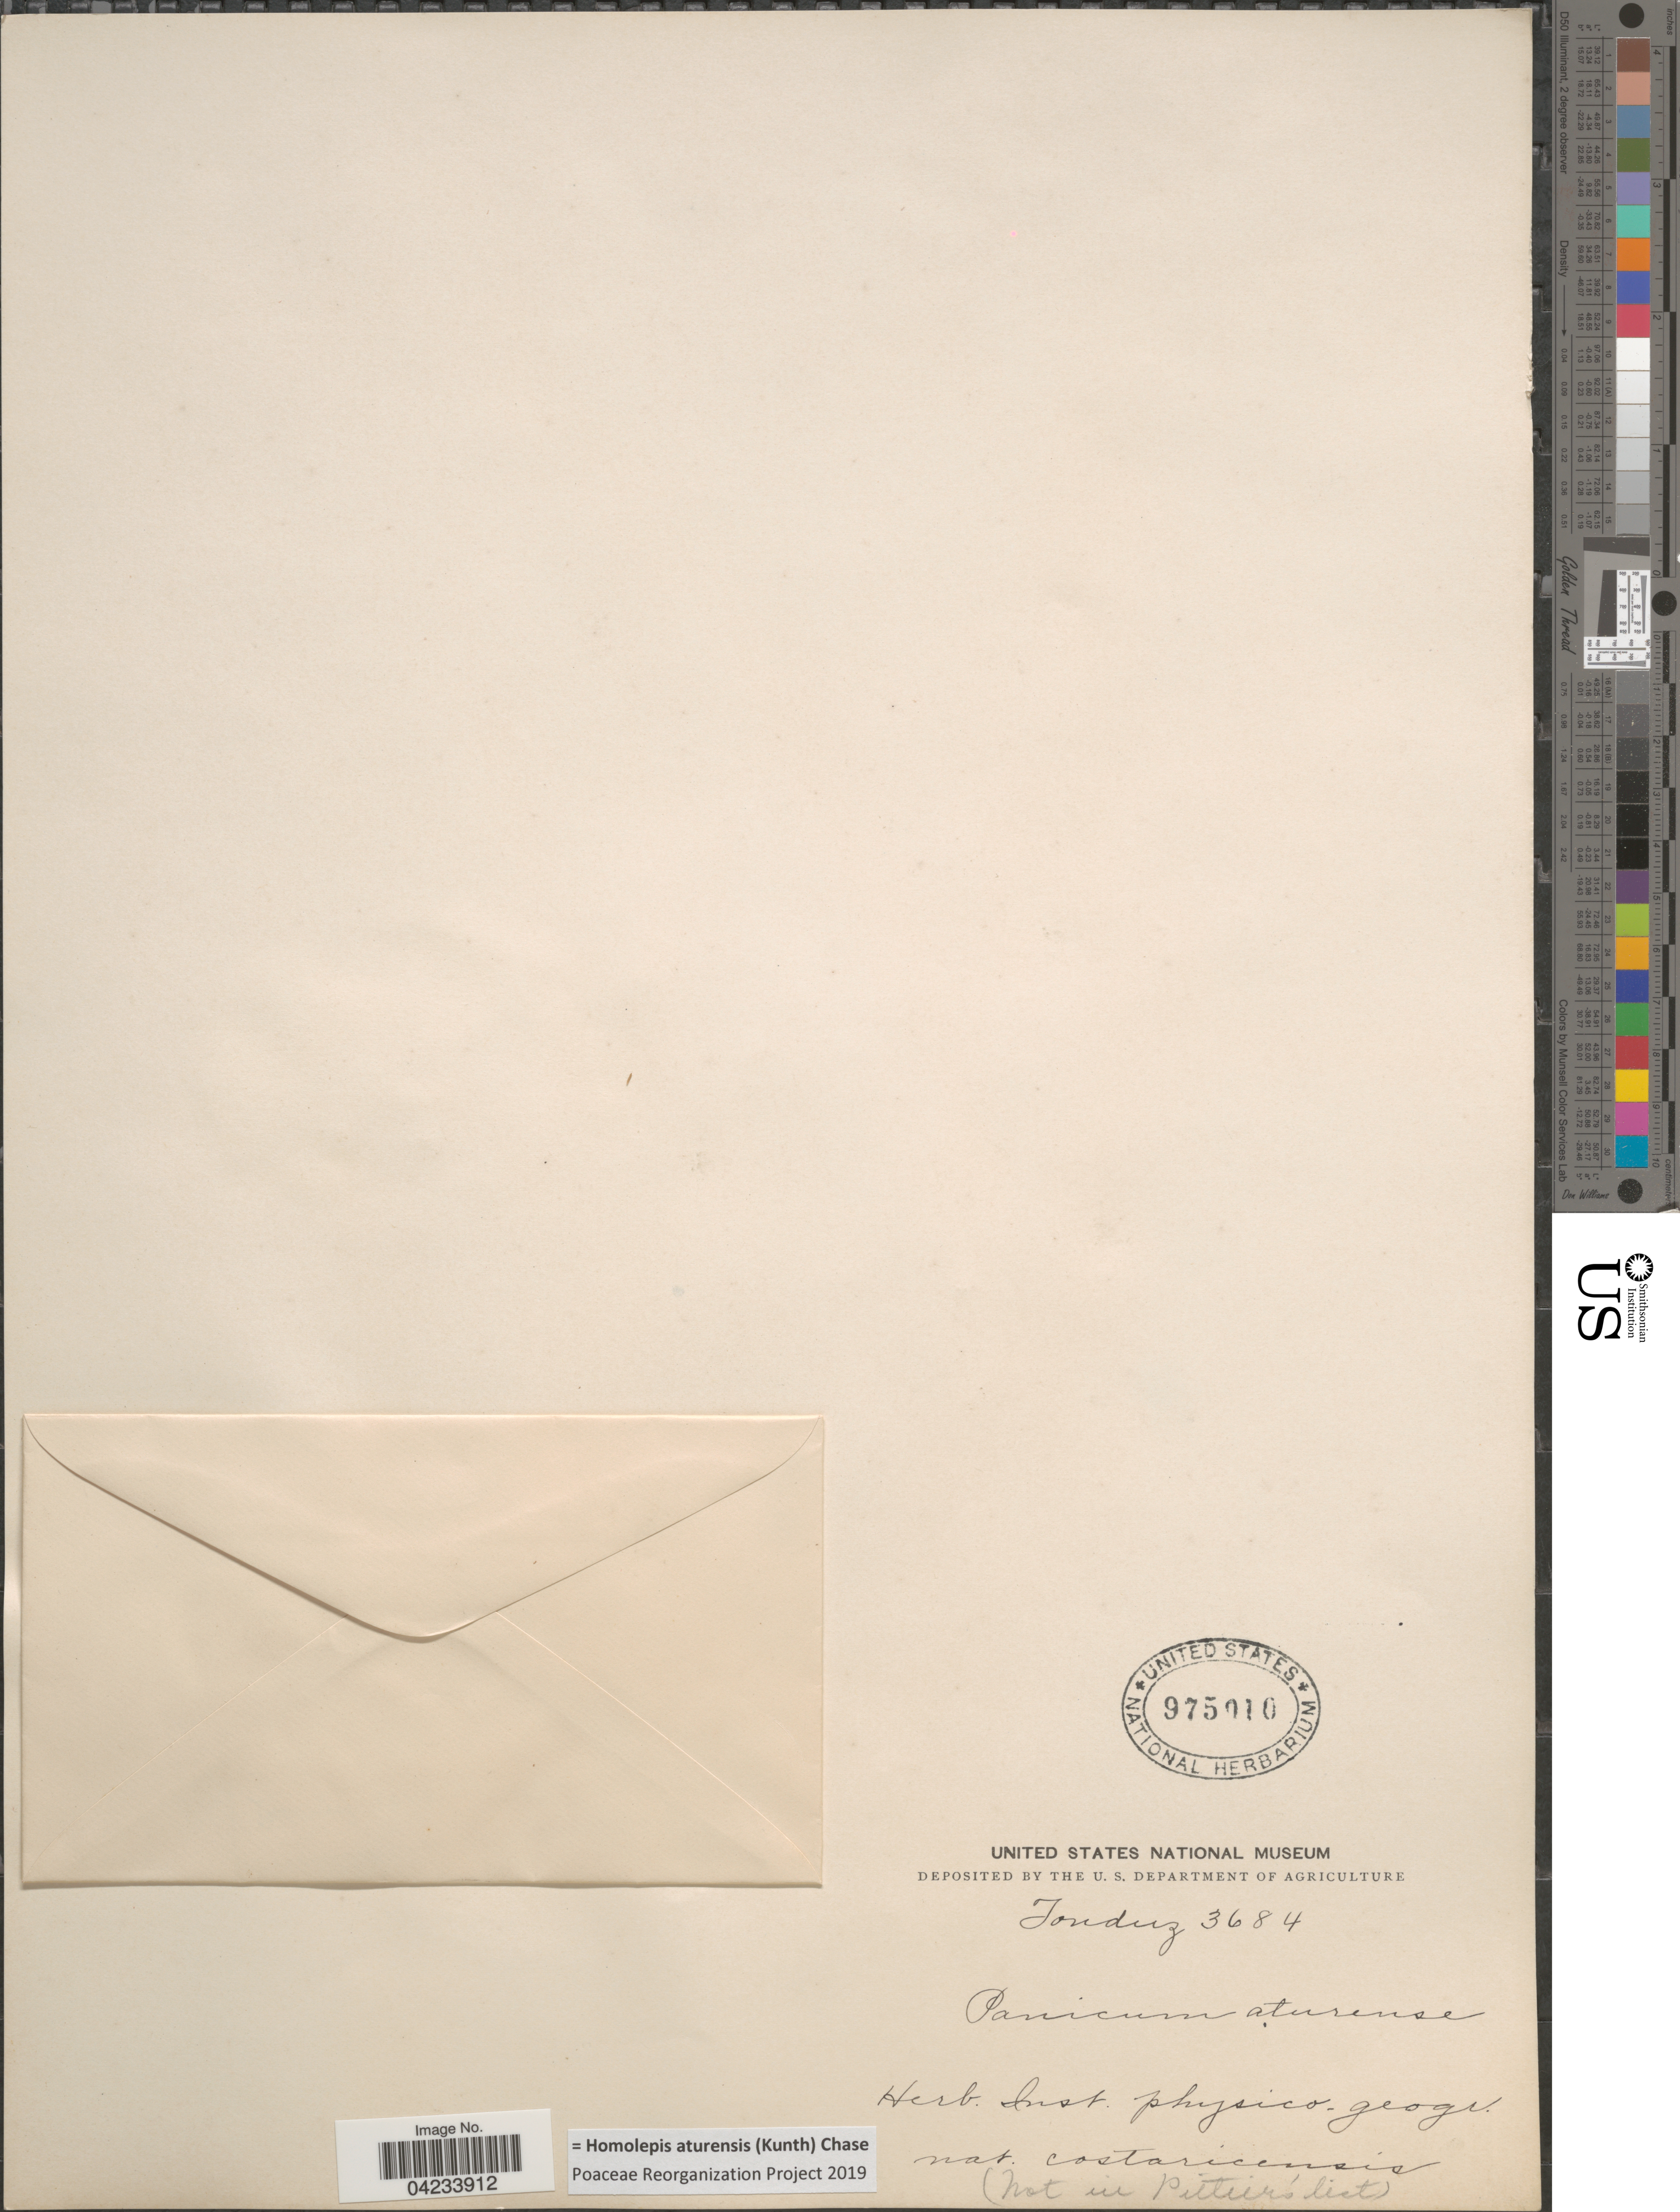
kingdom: Plantae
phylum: Tracheophyta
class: Liliopsida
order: Poales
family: Poaceae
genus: Homolepis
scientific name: Homolepis aturensis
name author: (Kunth) Chase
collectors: Tonduz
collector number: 3684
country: Costa Rica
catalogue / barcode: US 975010